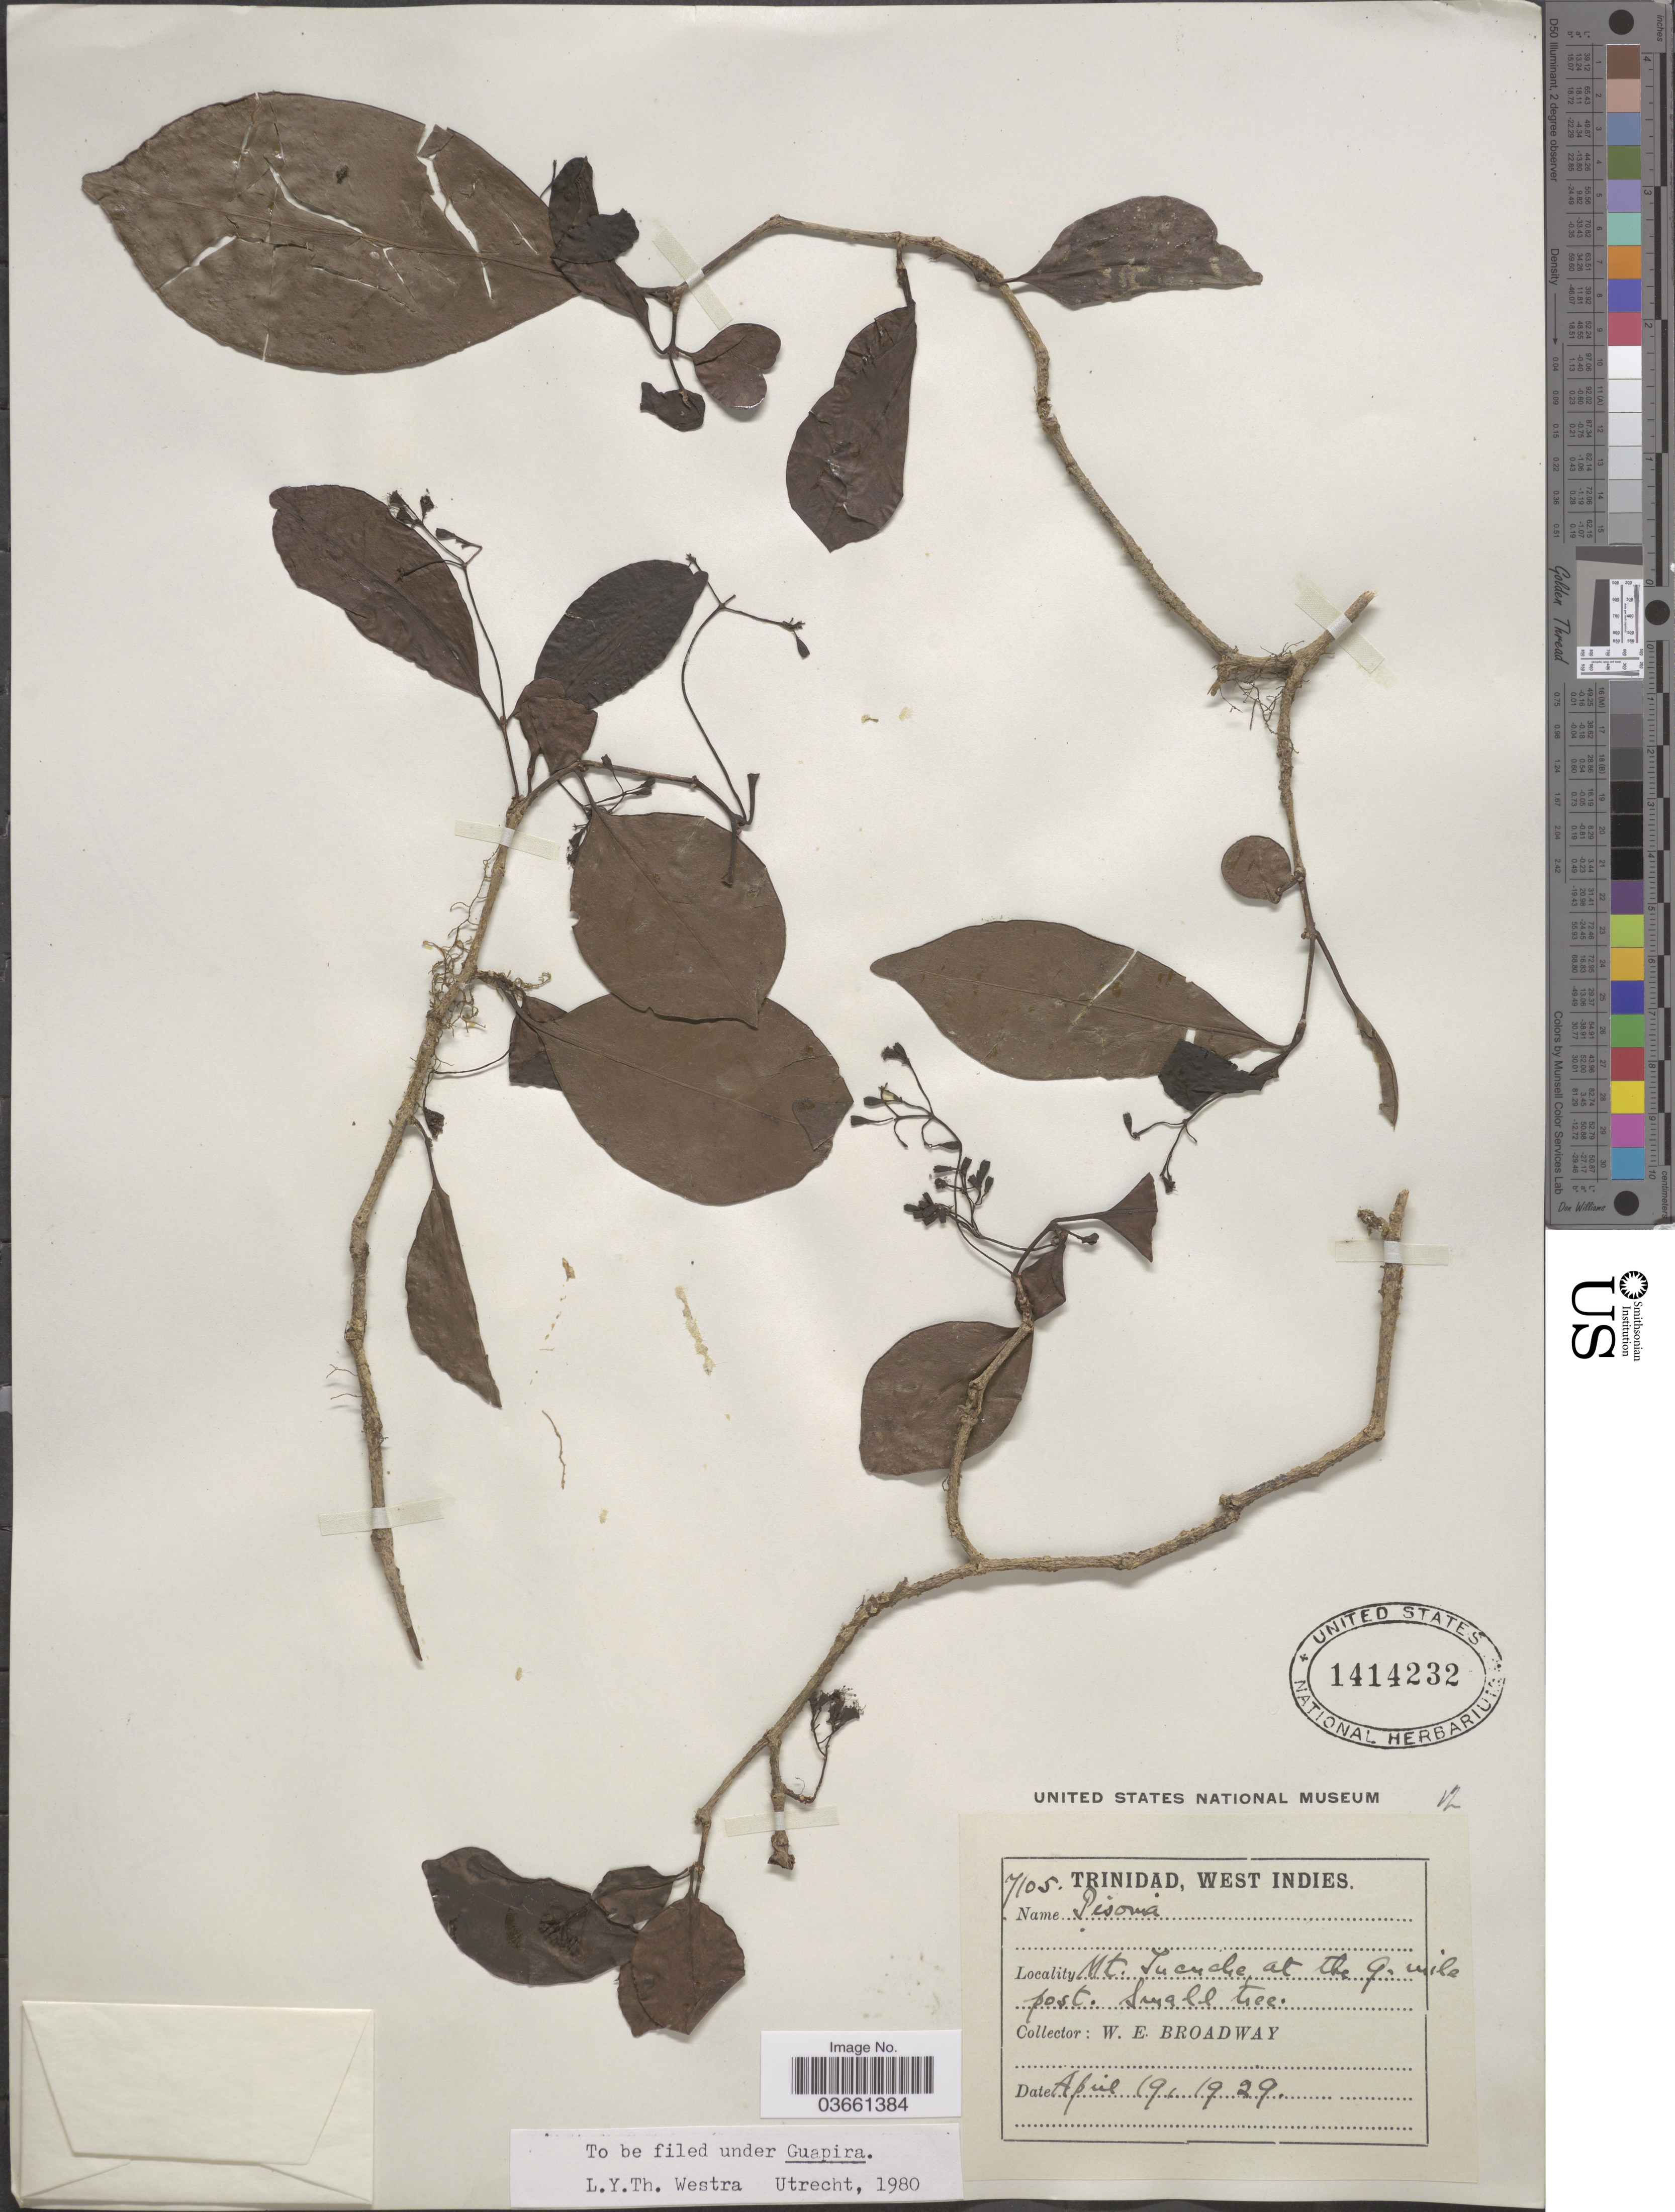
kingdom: Plantae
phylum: Tracheophyta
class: Magnoliopsida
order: Caryophyllales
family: Nyctaginaceae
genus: Guapira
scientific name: Guapira sp.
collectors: W. E. Broadway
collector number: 7105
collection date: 1929-04-19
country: Trinidad and Tobago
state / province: Trinidad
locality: West Indies. Mt. Tucuche at the 9 mile post.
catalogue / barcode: US 1414232